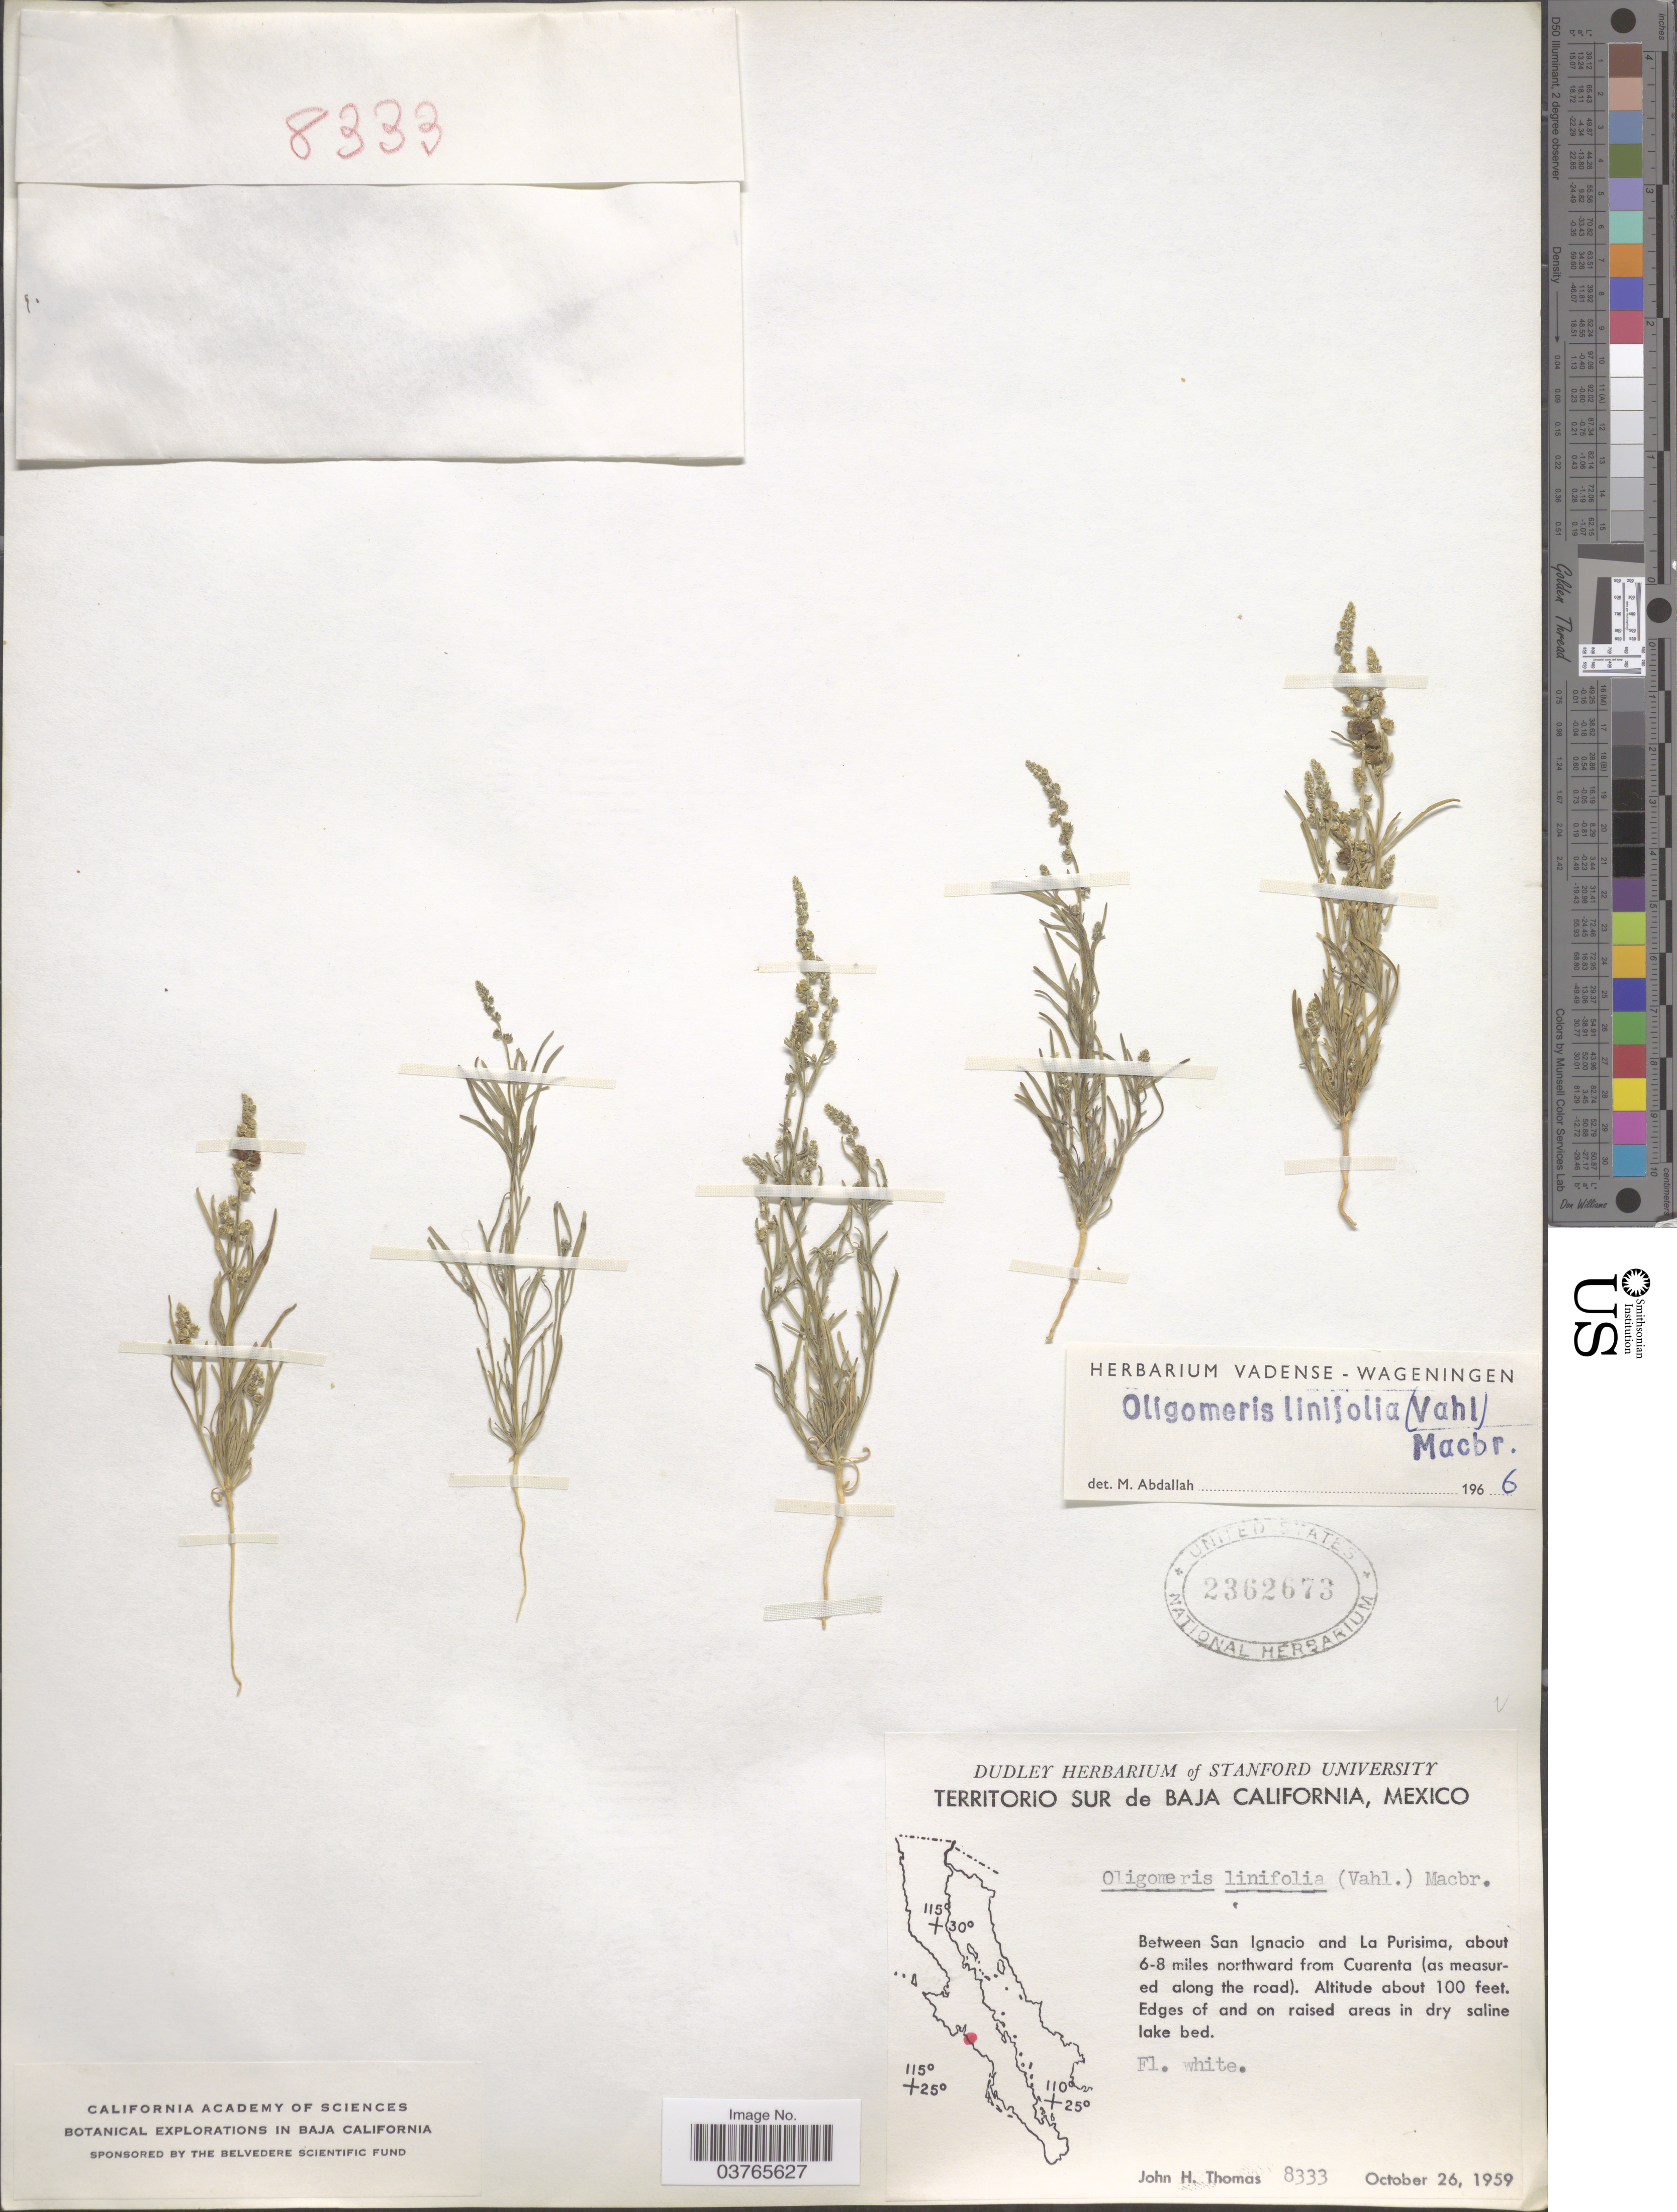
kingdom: Plantae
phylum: Tracheophyta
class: Magnoliopsida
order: Brassicales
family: Resedaceae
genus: Oligomeris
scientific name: Oligomeris linifolia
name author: (Vahl) J.F. Macbr.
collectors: J. H. Thomas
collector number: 8333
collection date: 1959-10-26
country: Mexico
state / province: Baja California Sur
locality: Between San Ignacio and La Purisima, about 6-8 miles northward from Cuarenta (as measured along the road).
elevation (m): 30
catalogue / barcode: US 2362673